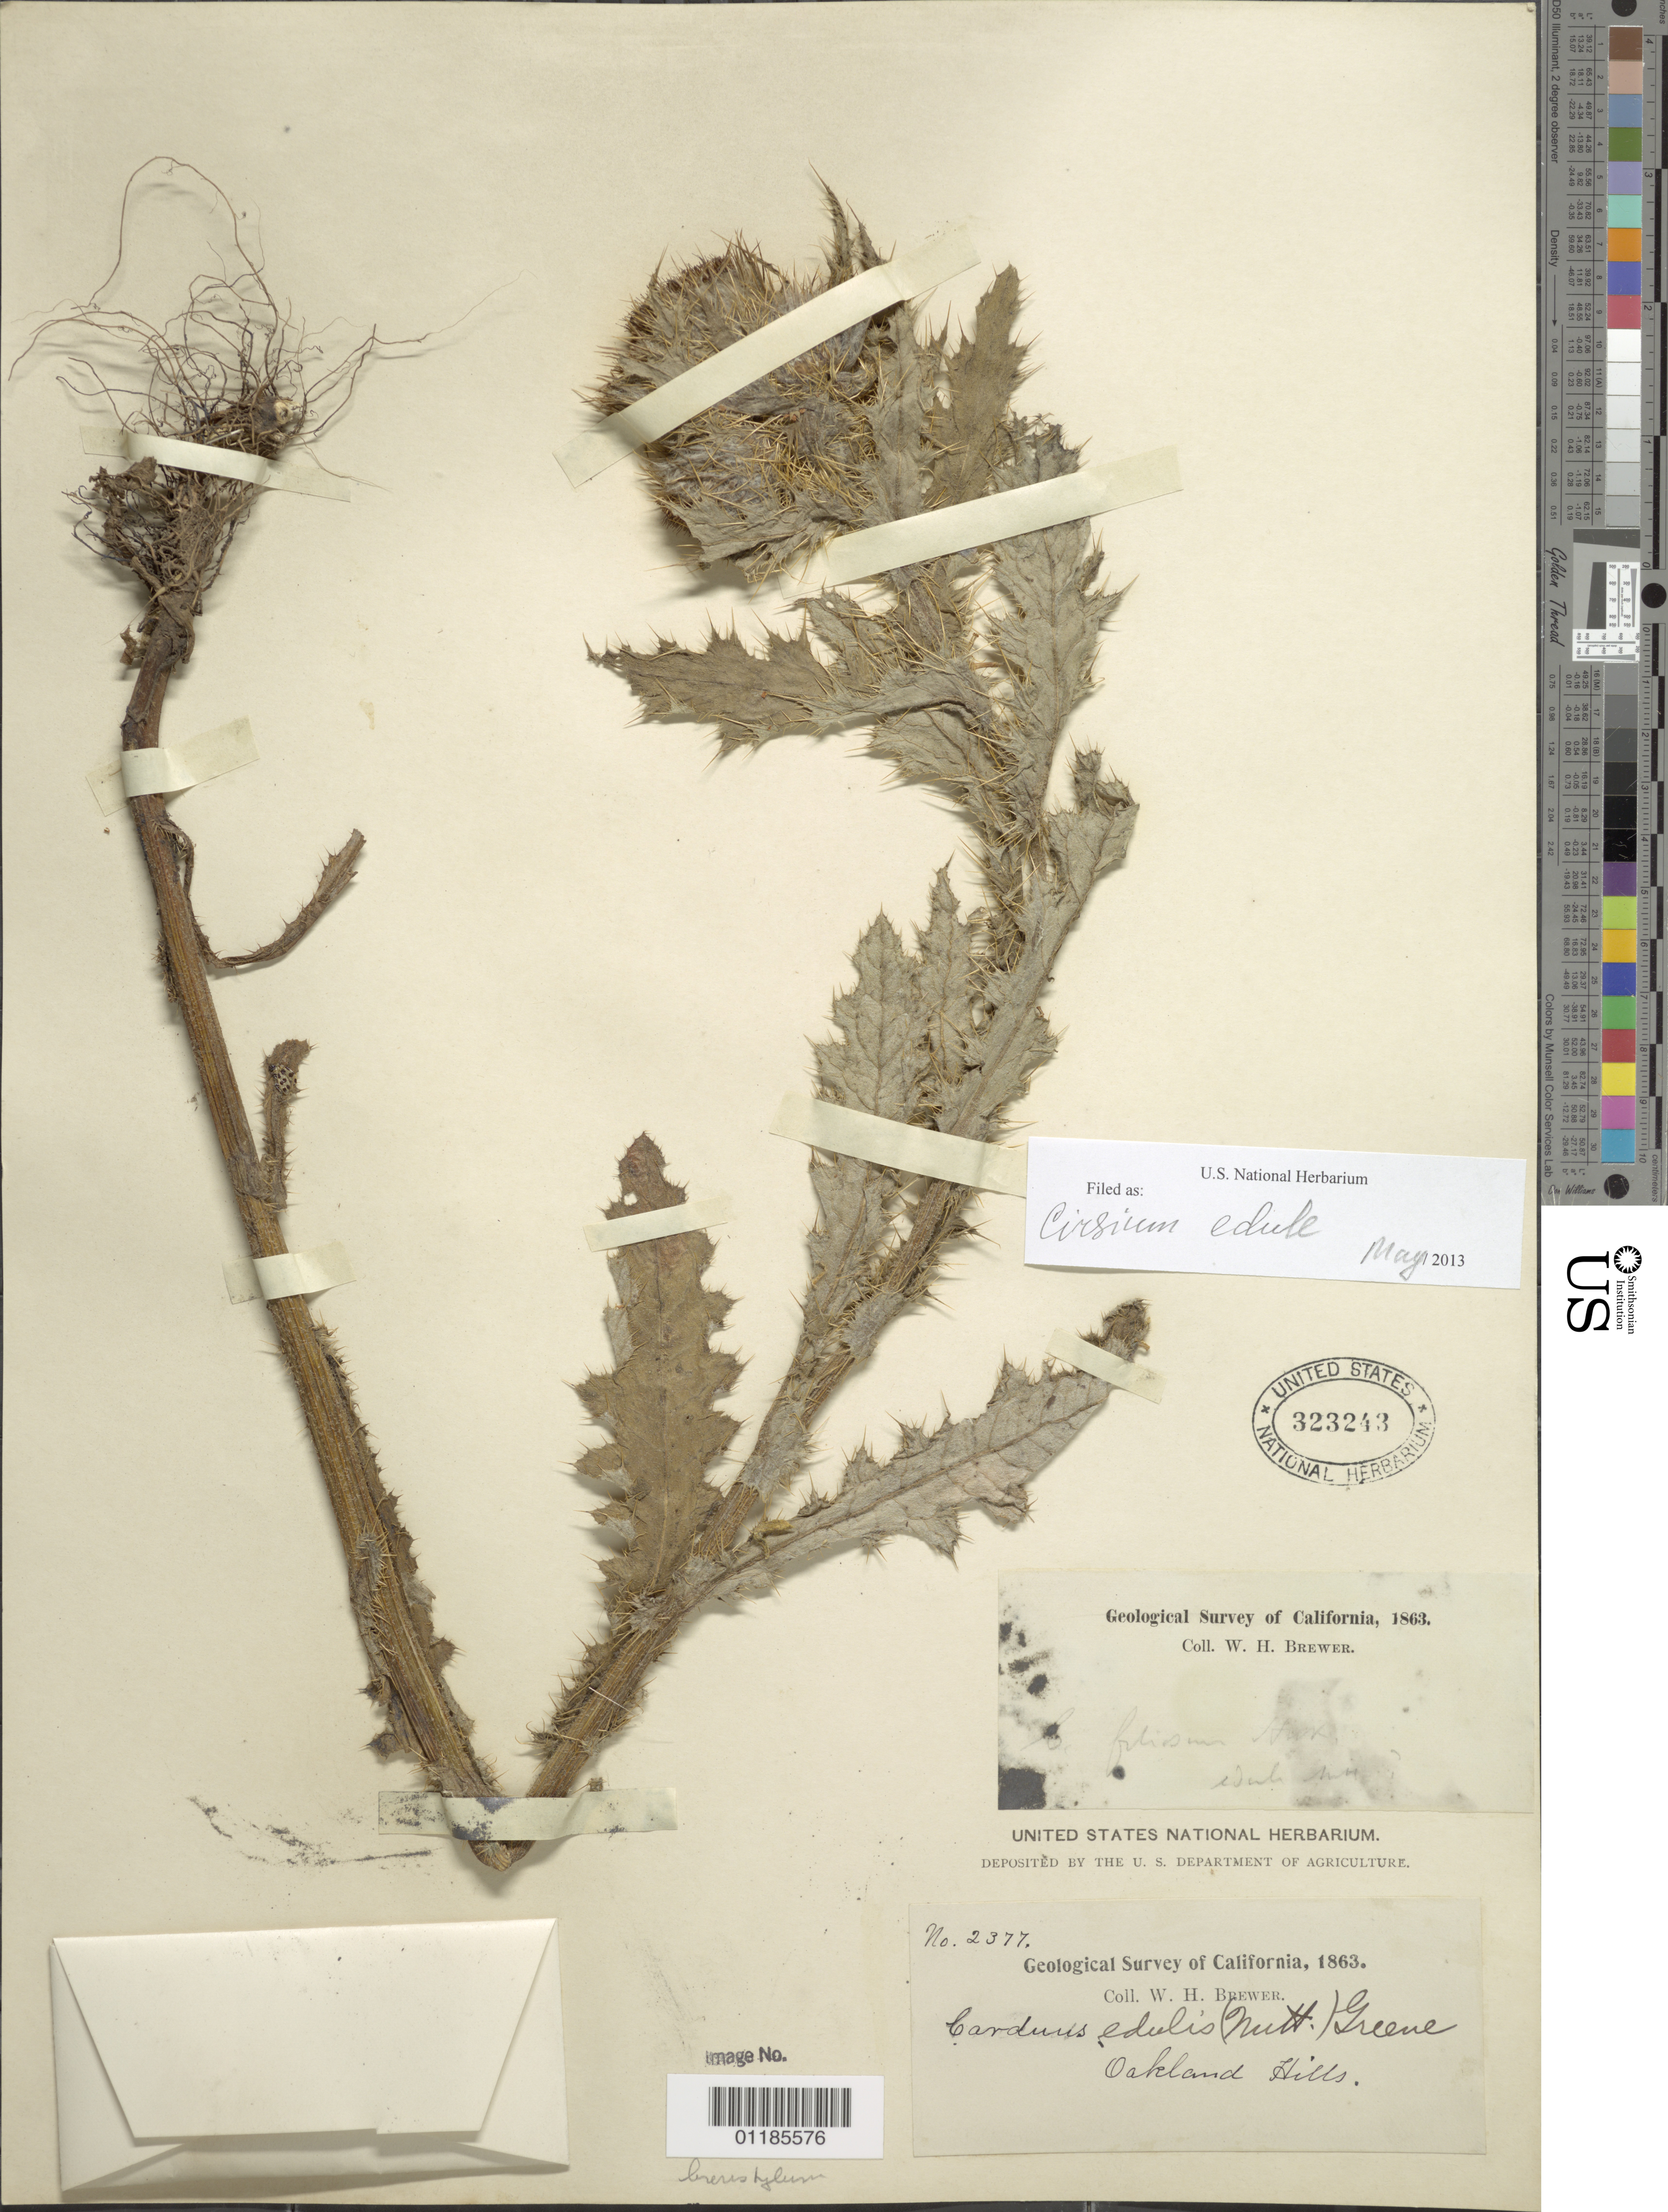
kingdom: Plantae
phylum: Tracheophyta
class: Magnoliopsida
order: Asterales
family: Asteraceae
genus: Cirsium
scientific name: Cirsium edule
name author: Nutt.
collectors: W. H. Brewer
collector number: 2377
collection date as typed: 1863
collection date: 1863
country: United States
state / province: California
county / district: Alameda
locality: Oakland Hills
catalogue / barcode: US 323243